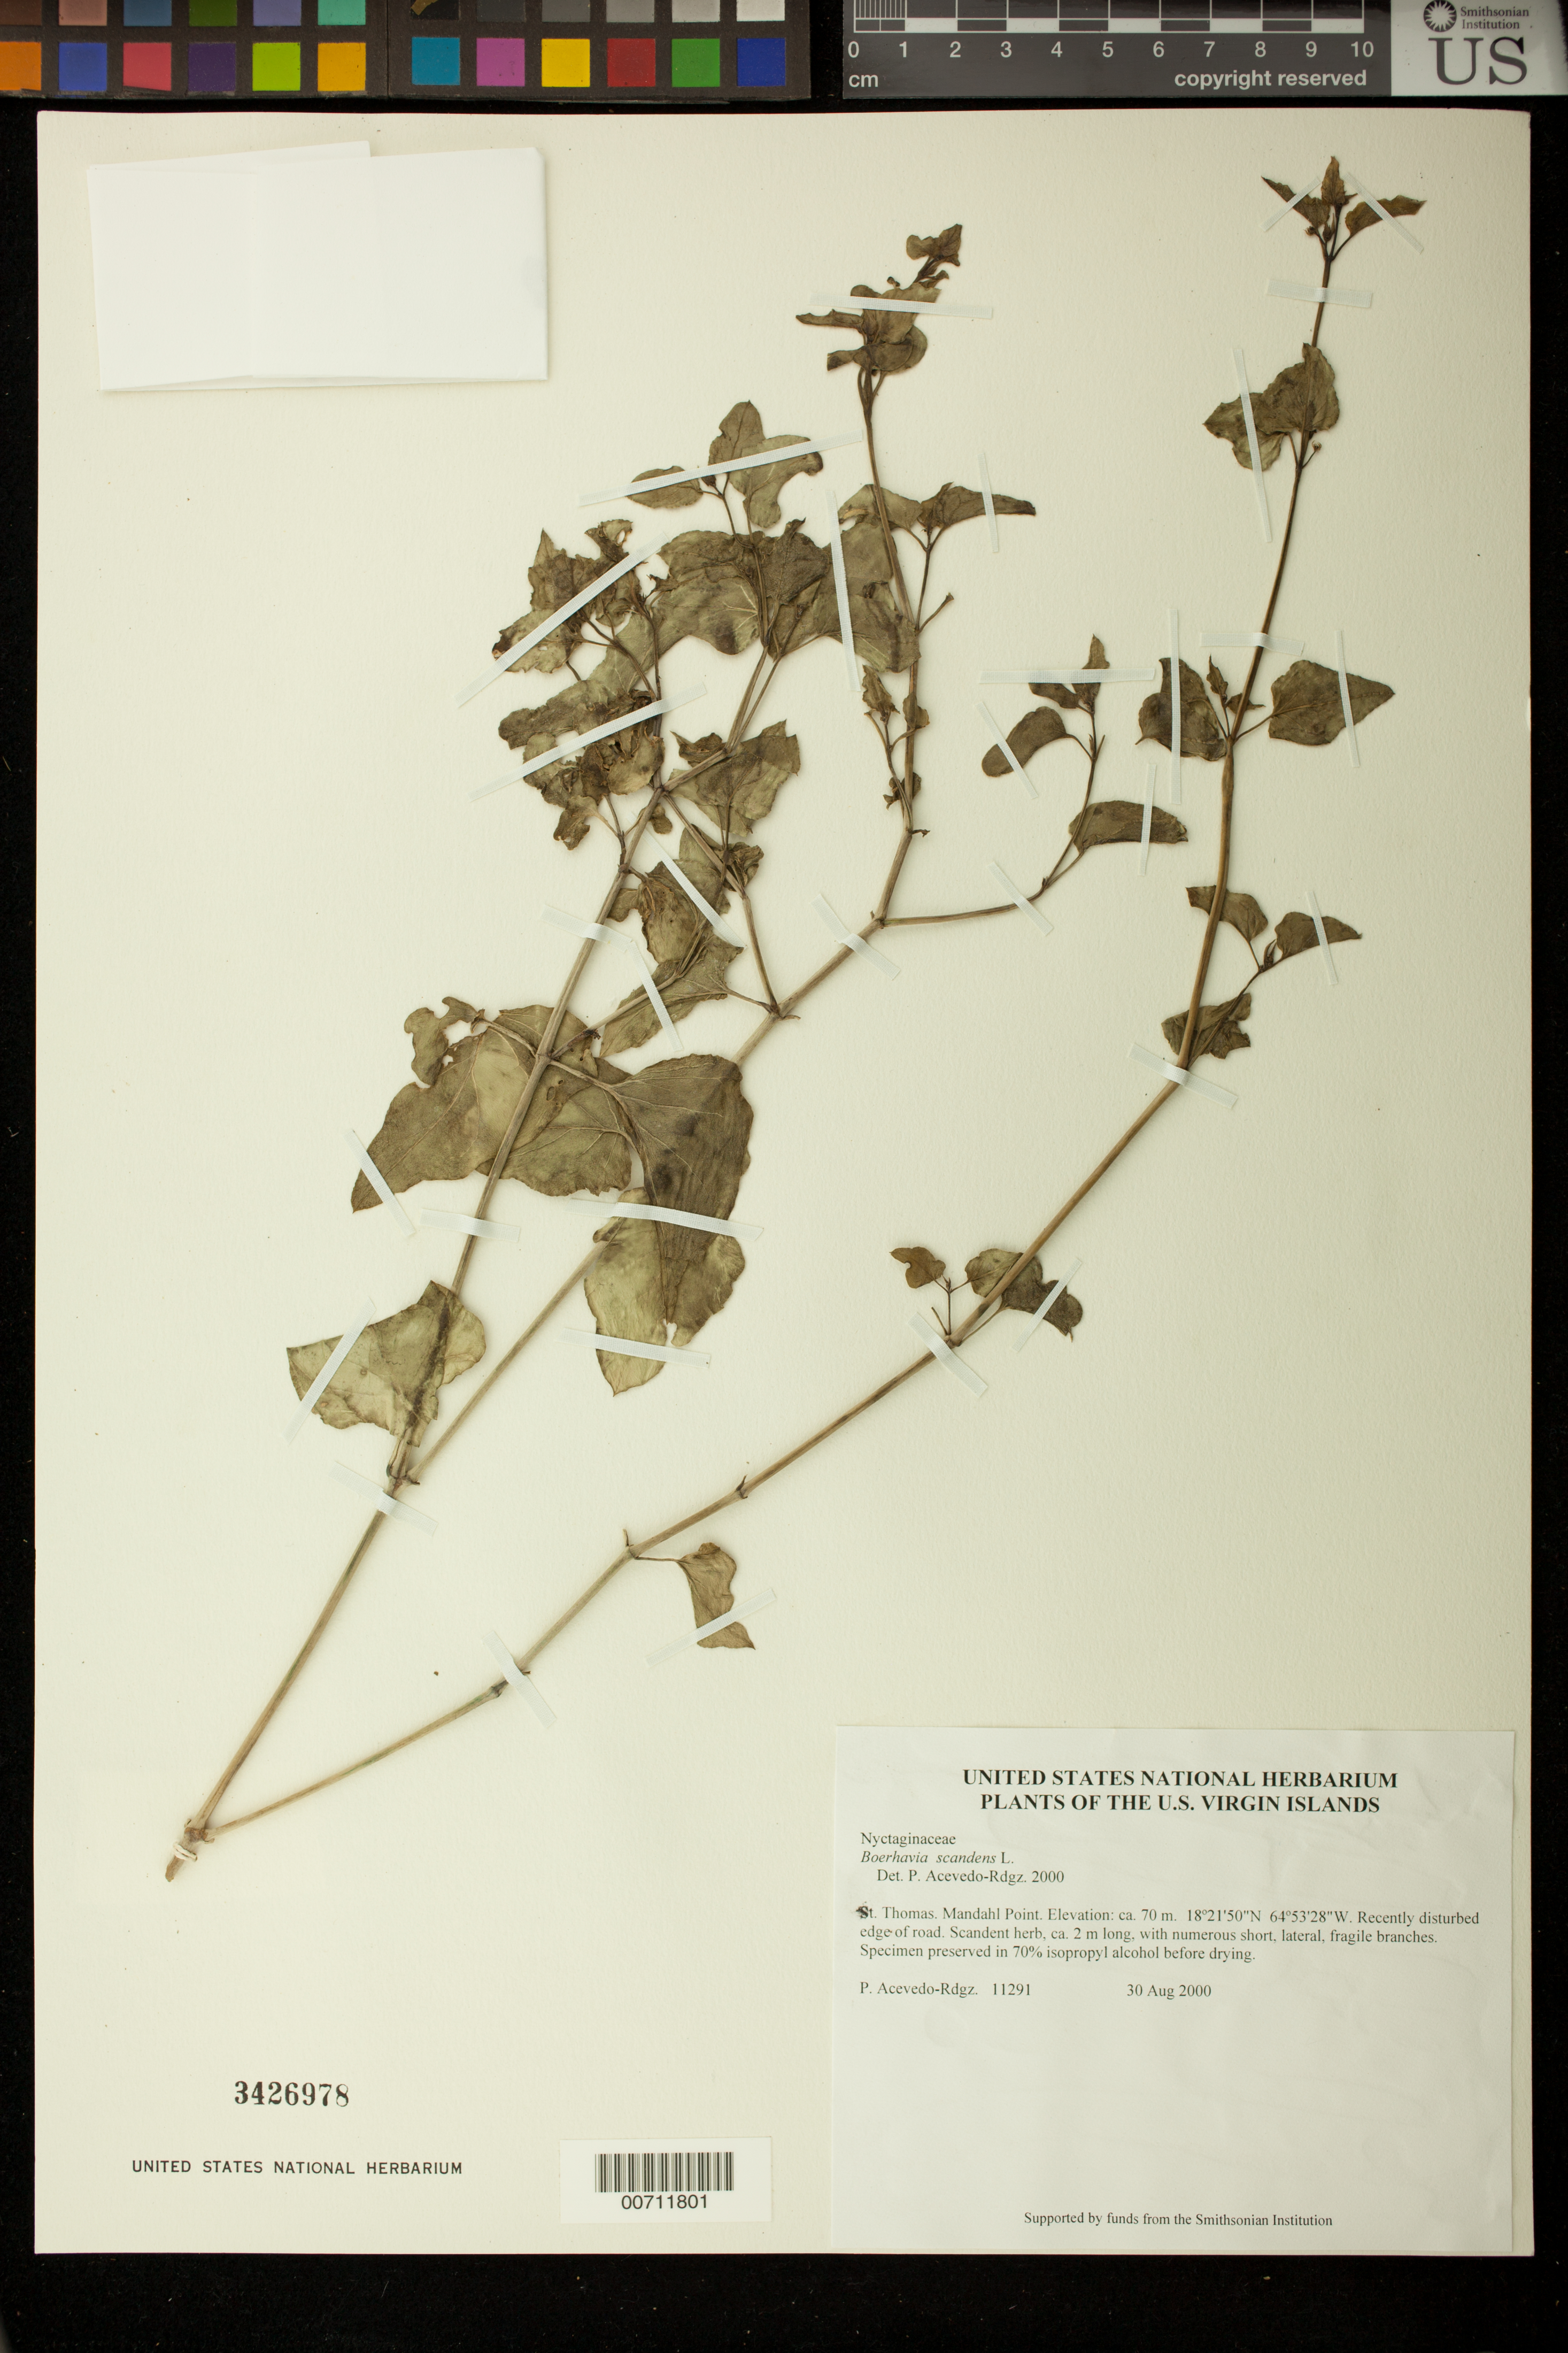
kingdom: Plantae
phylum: Tracheophyta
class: Magnoliopsida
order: Caryophyllales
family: Nyctaginaceae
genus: Boerhavia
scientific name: Boerhavia scandens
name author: L.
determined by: Acevedo-Rodríguez, P., (BOT), Smithsonian Institution - National Museum of Natural History (UNITED STATES)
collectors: P. Acevedo-Rodr.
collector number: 11291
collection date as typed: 30 Aug 2000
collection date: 2000-08-30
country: U.S. Virgin Islands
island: St. Thomas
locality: Mandahl Point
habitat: Recently disturbed edge of road.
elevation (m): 70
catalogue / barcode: US 3426978